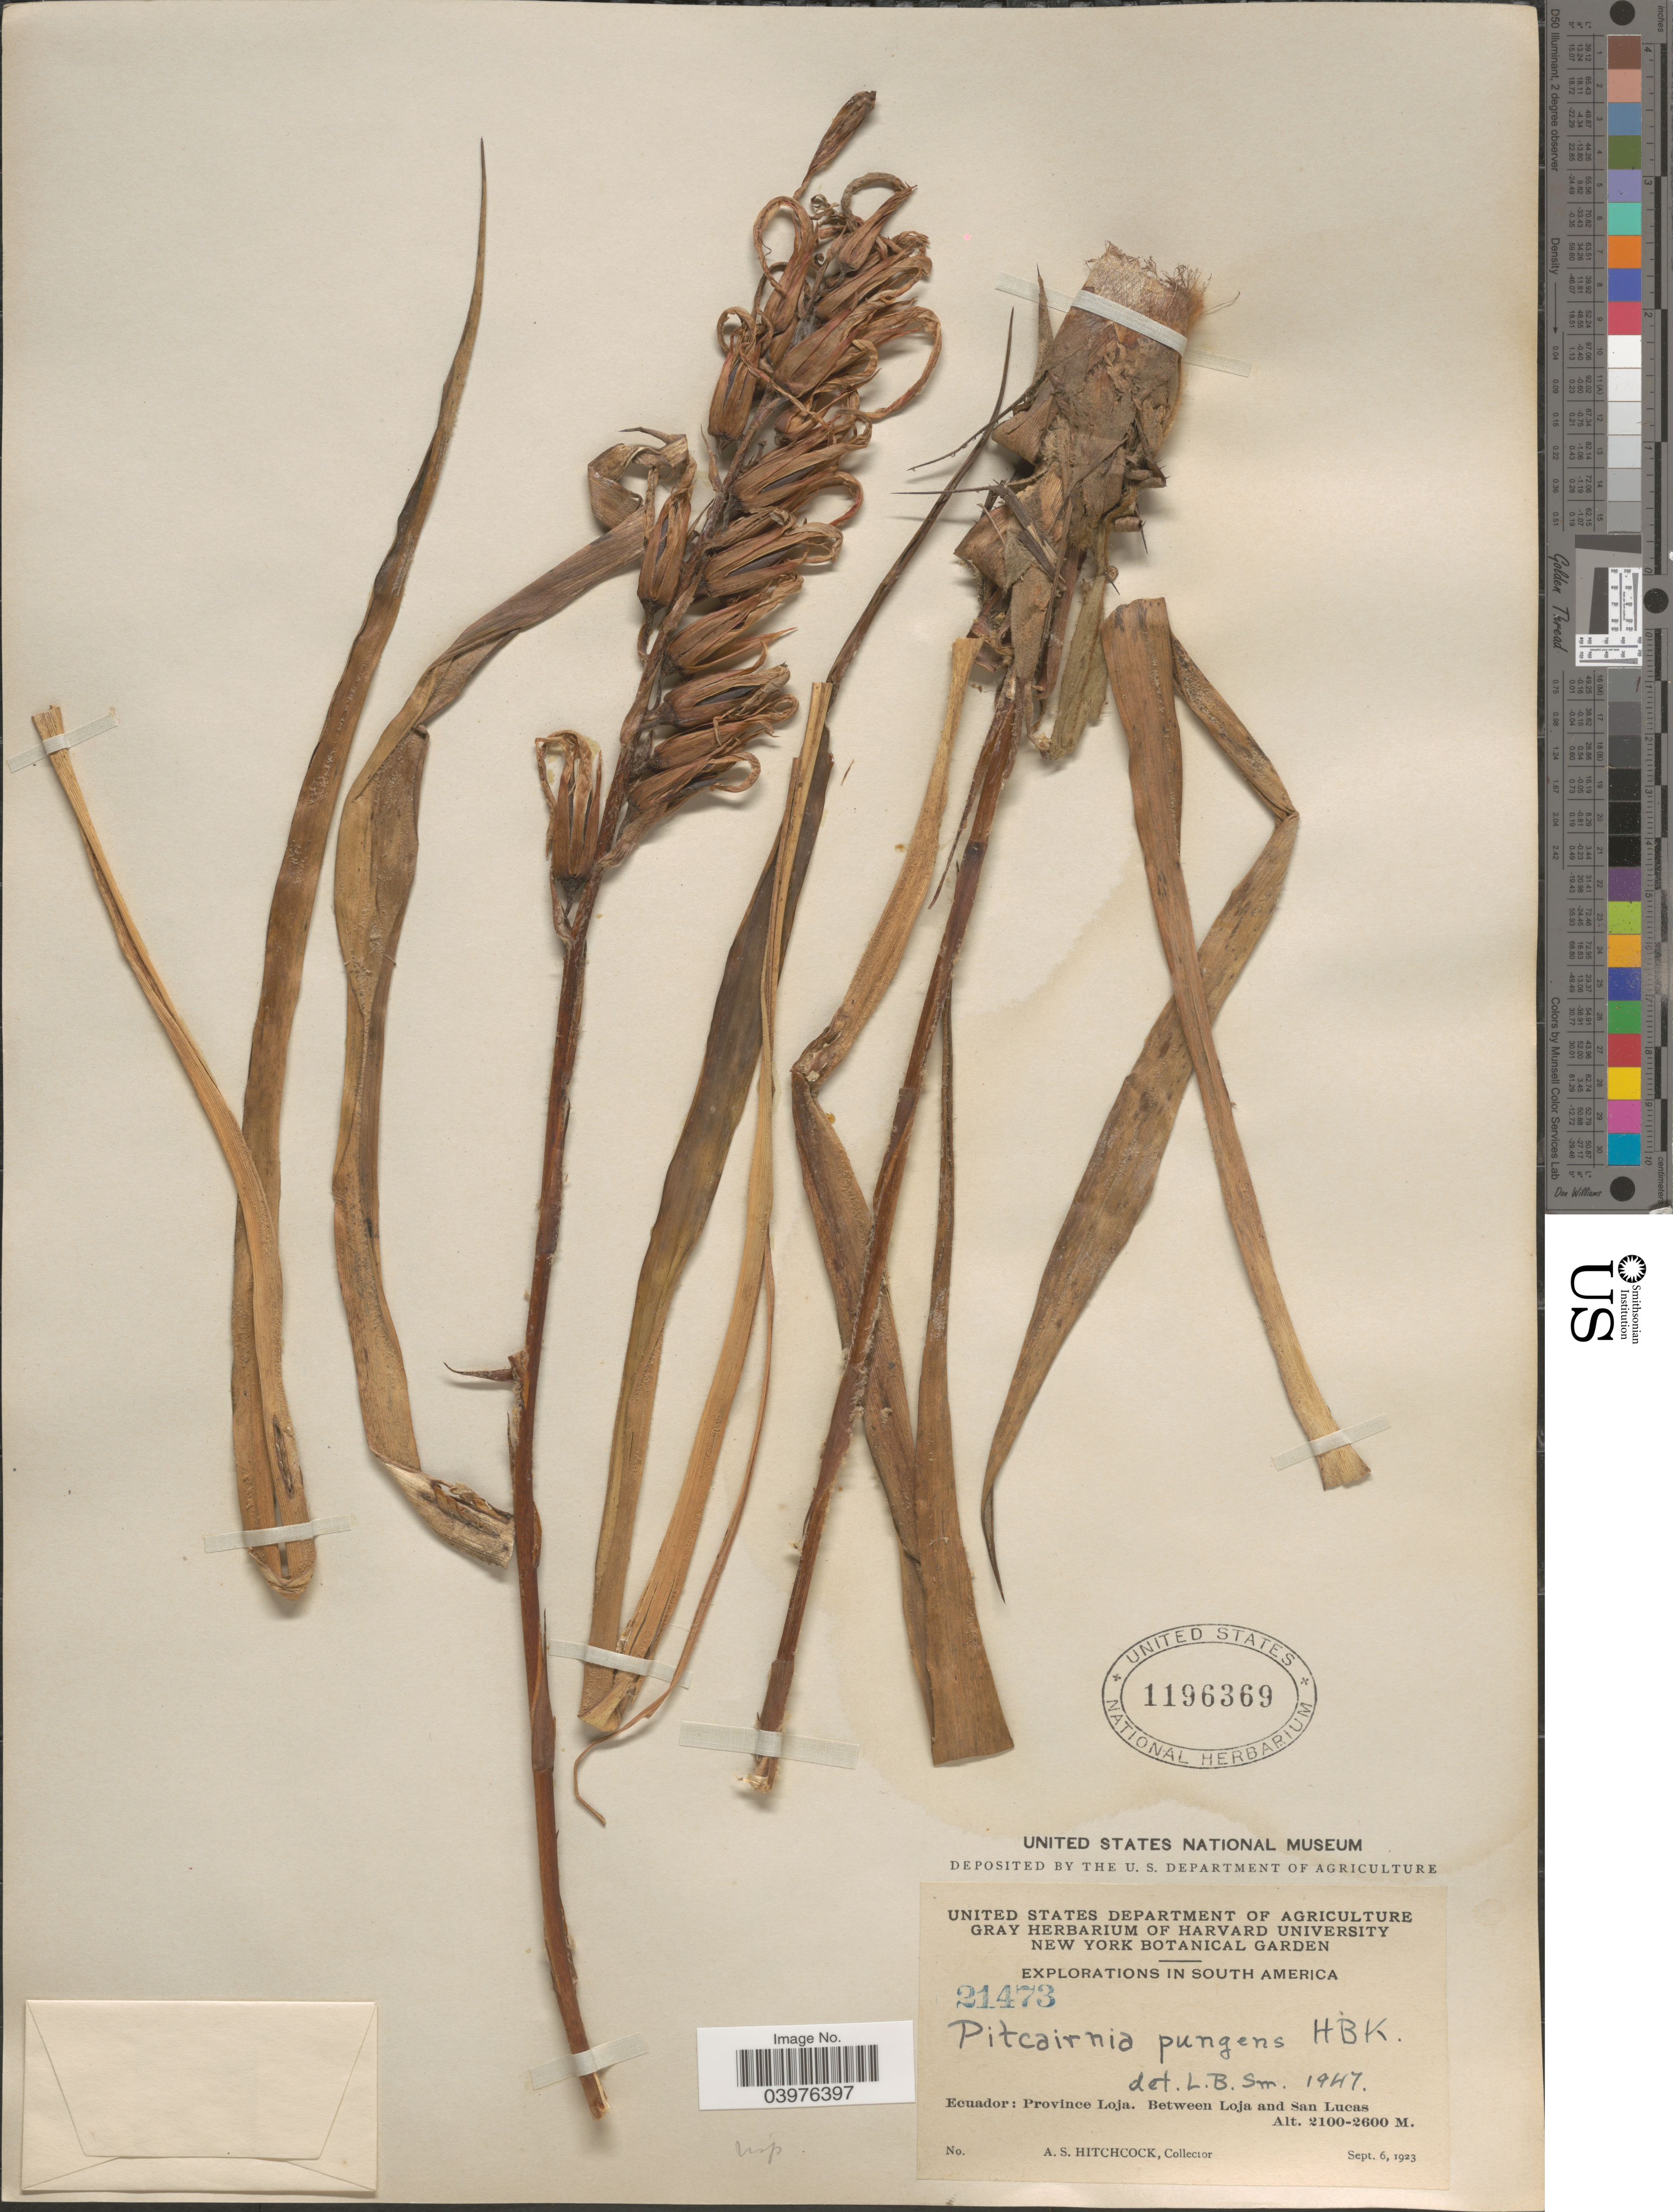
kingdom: Plantae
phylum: Tracheophyta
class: Liliopsida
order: Poales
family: Bromeliaceae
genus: Pitcairnia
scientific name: Pitcairnia pungens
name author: Kunth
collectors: A. S. Hitchcock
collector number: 21473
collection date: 1923-09-06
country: Ecuador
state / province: Loja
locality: Between Loja and San Lucas.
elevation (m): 2100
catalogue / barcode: US 1196369